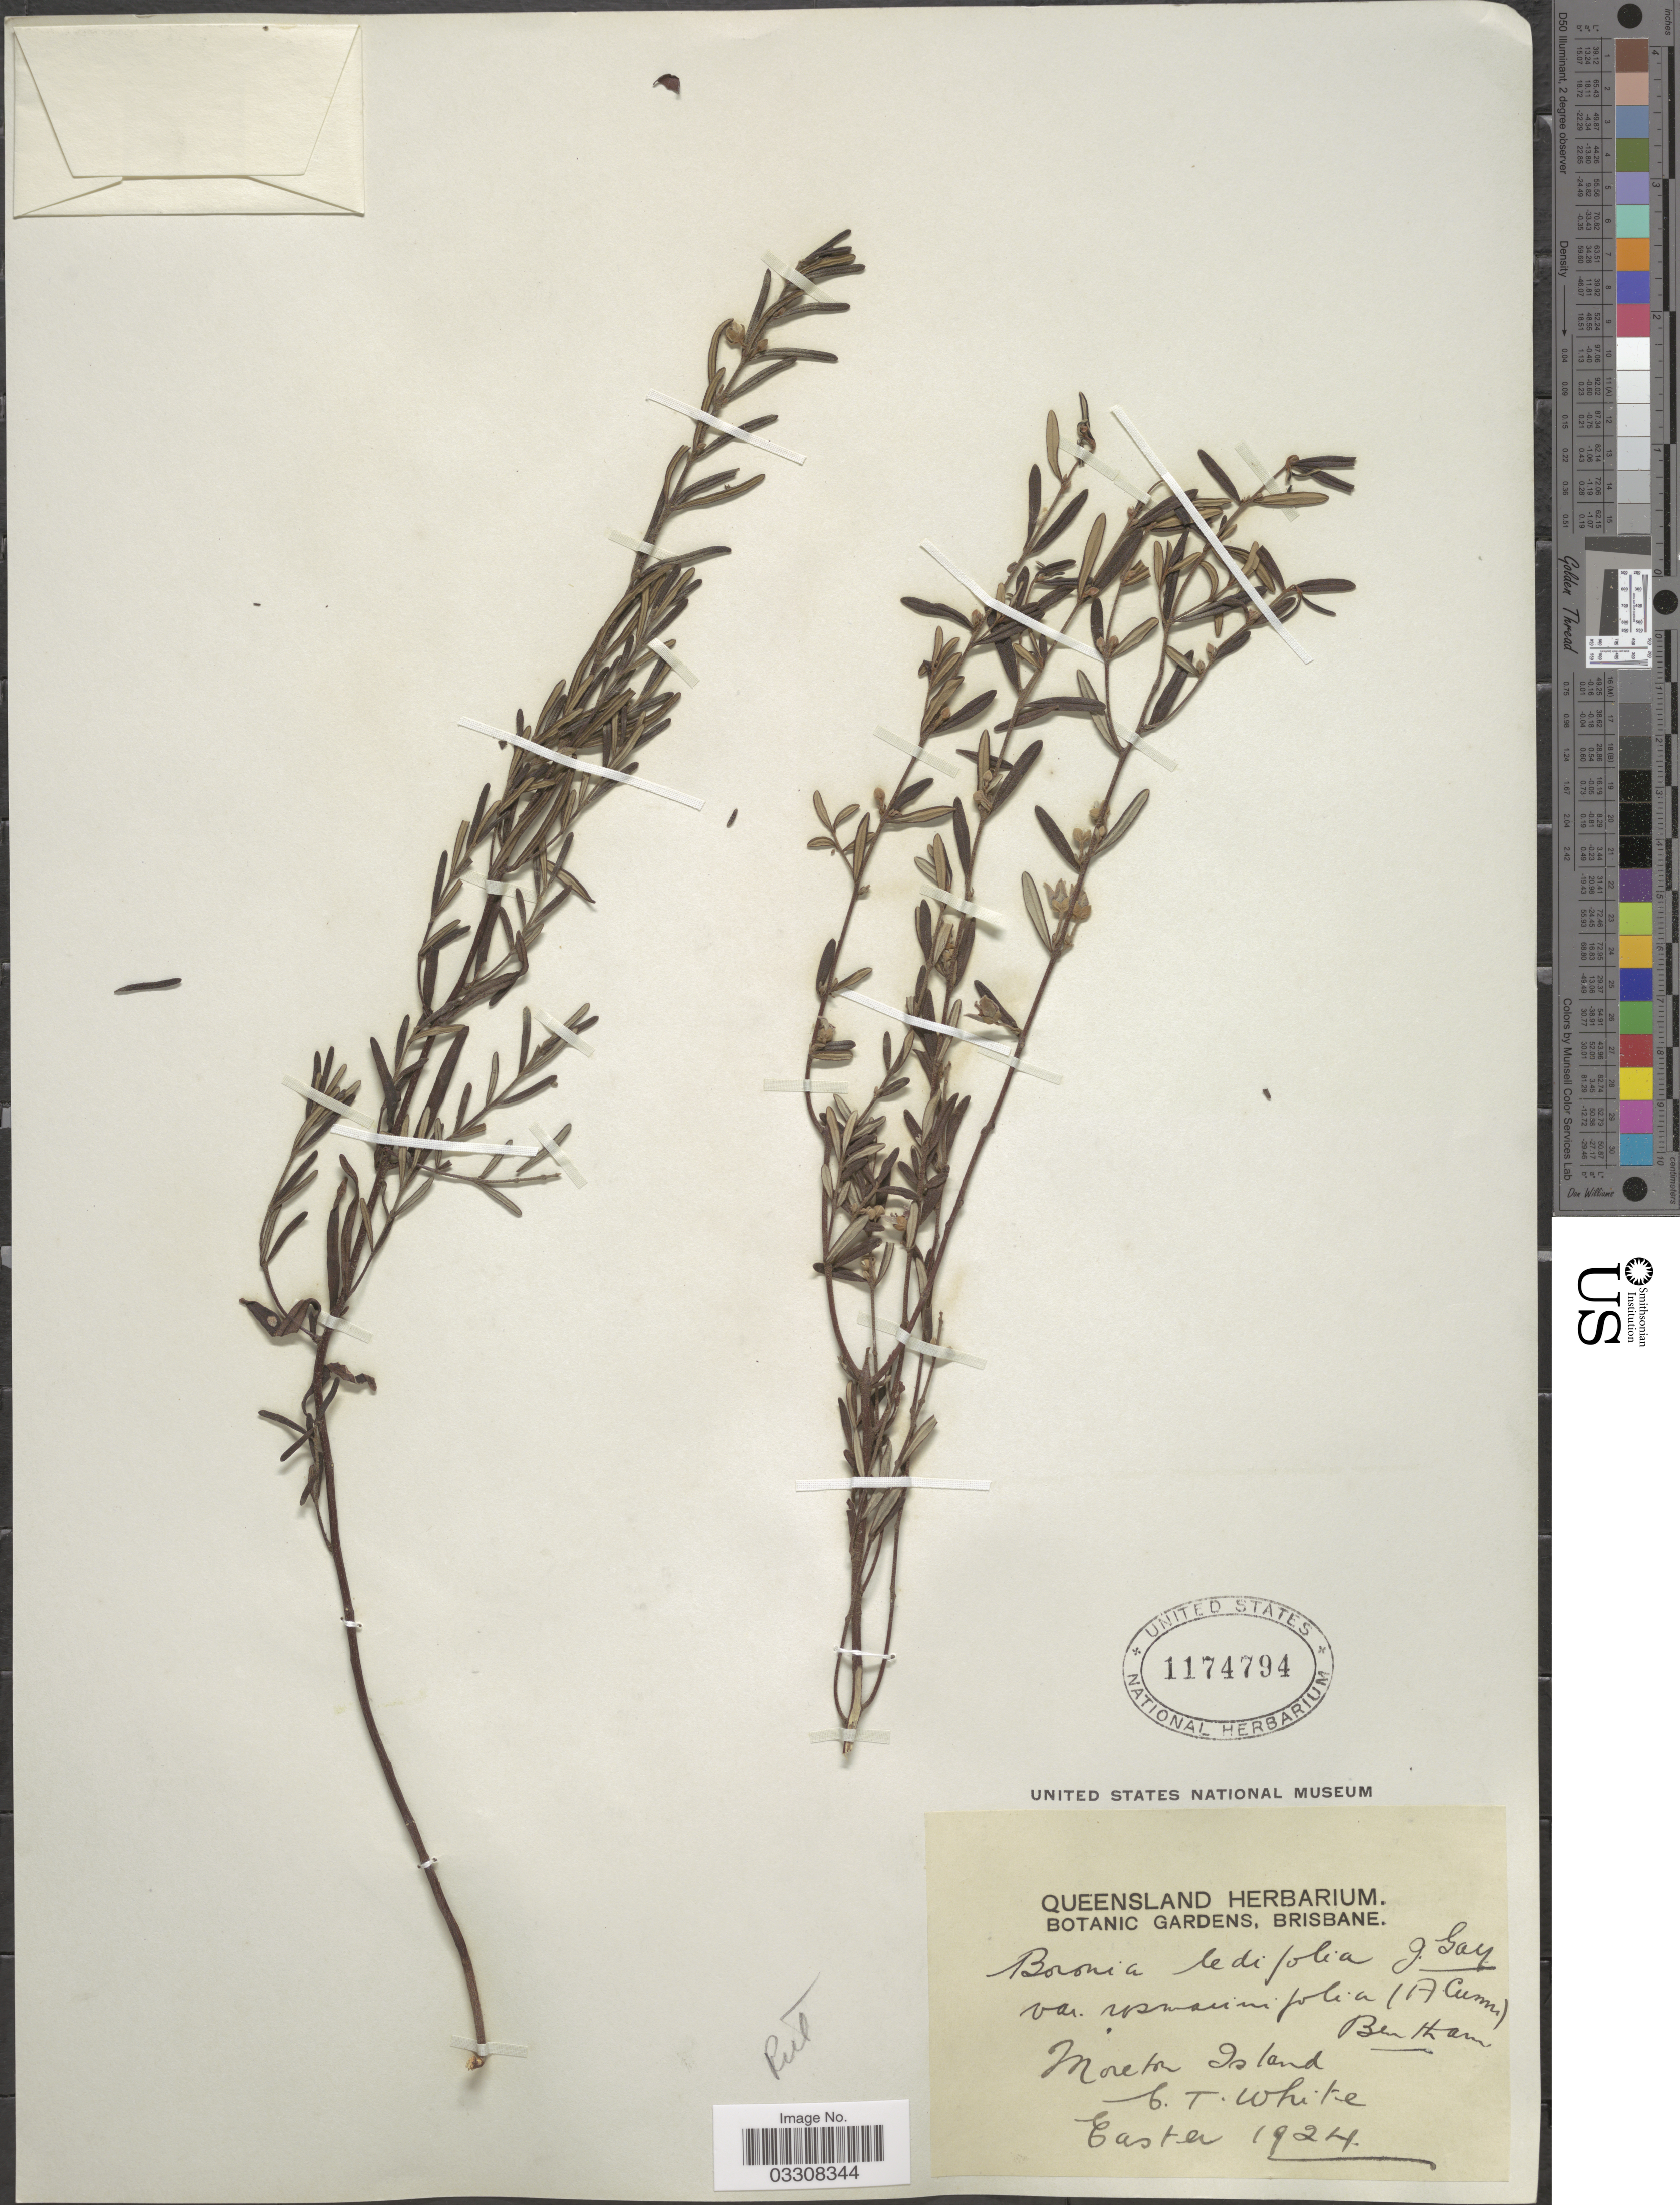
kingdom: Plantae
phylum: Tracheophyta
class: Magnoliopsida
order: Sapindales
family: Rutaceae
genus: Boronia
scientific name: Boronia rosmarinifolia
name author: A. Cunn.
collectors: C. T. White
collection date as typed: Easter 1924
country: Australia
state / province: Queensland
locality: Moreton Island.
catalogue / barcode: US 1174794